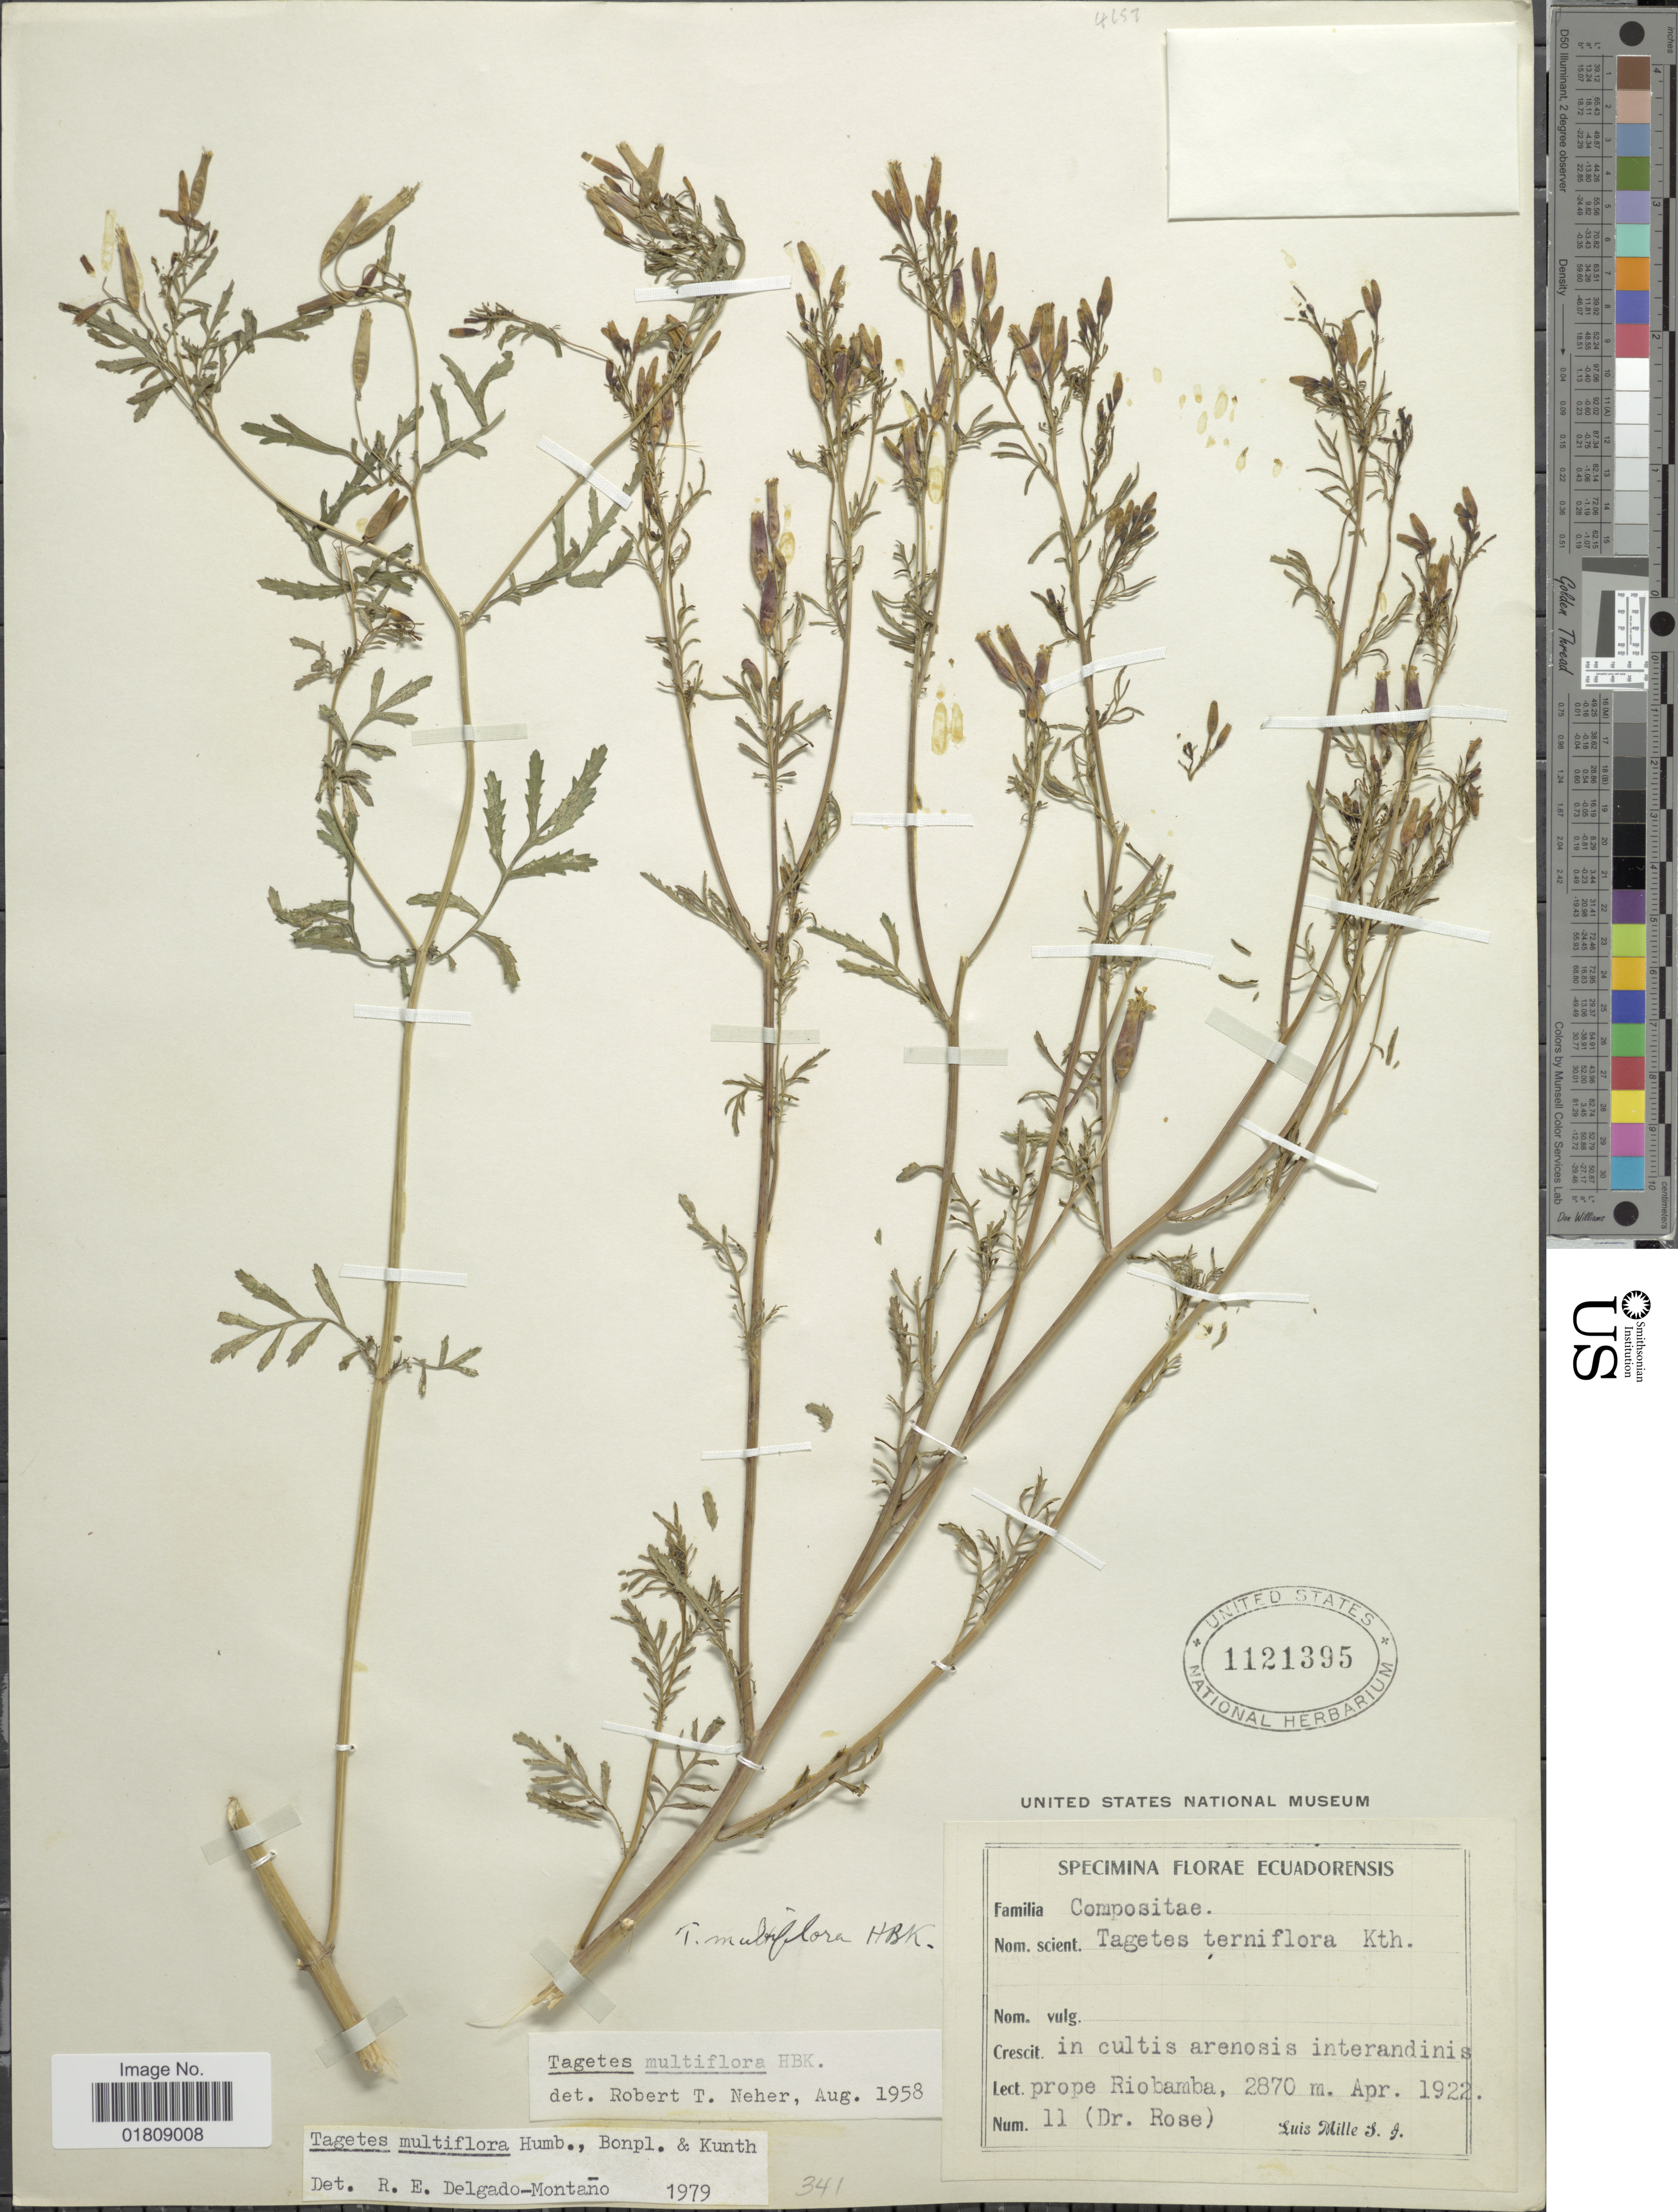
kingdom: Plantae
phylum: Tracheophyta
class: Magnoliopsida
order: Asterales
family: Asteraceae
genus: Tagetes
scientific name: Tagetes multiflora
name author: Kunth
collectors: L. Mille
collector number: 11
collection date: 1922-04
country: Ecuador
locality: Prope Riobamba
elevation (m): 2870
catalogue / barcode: US 1121395